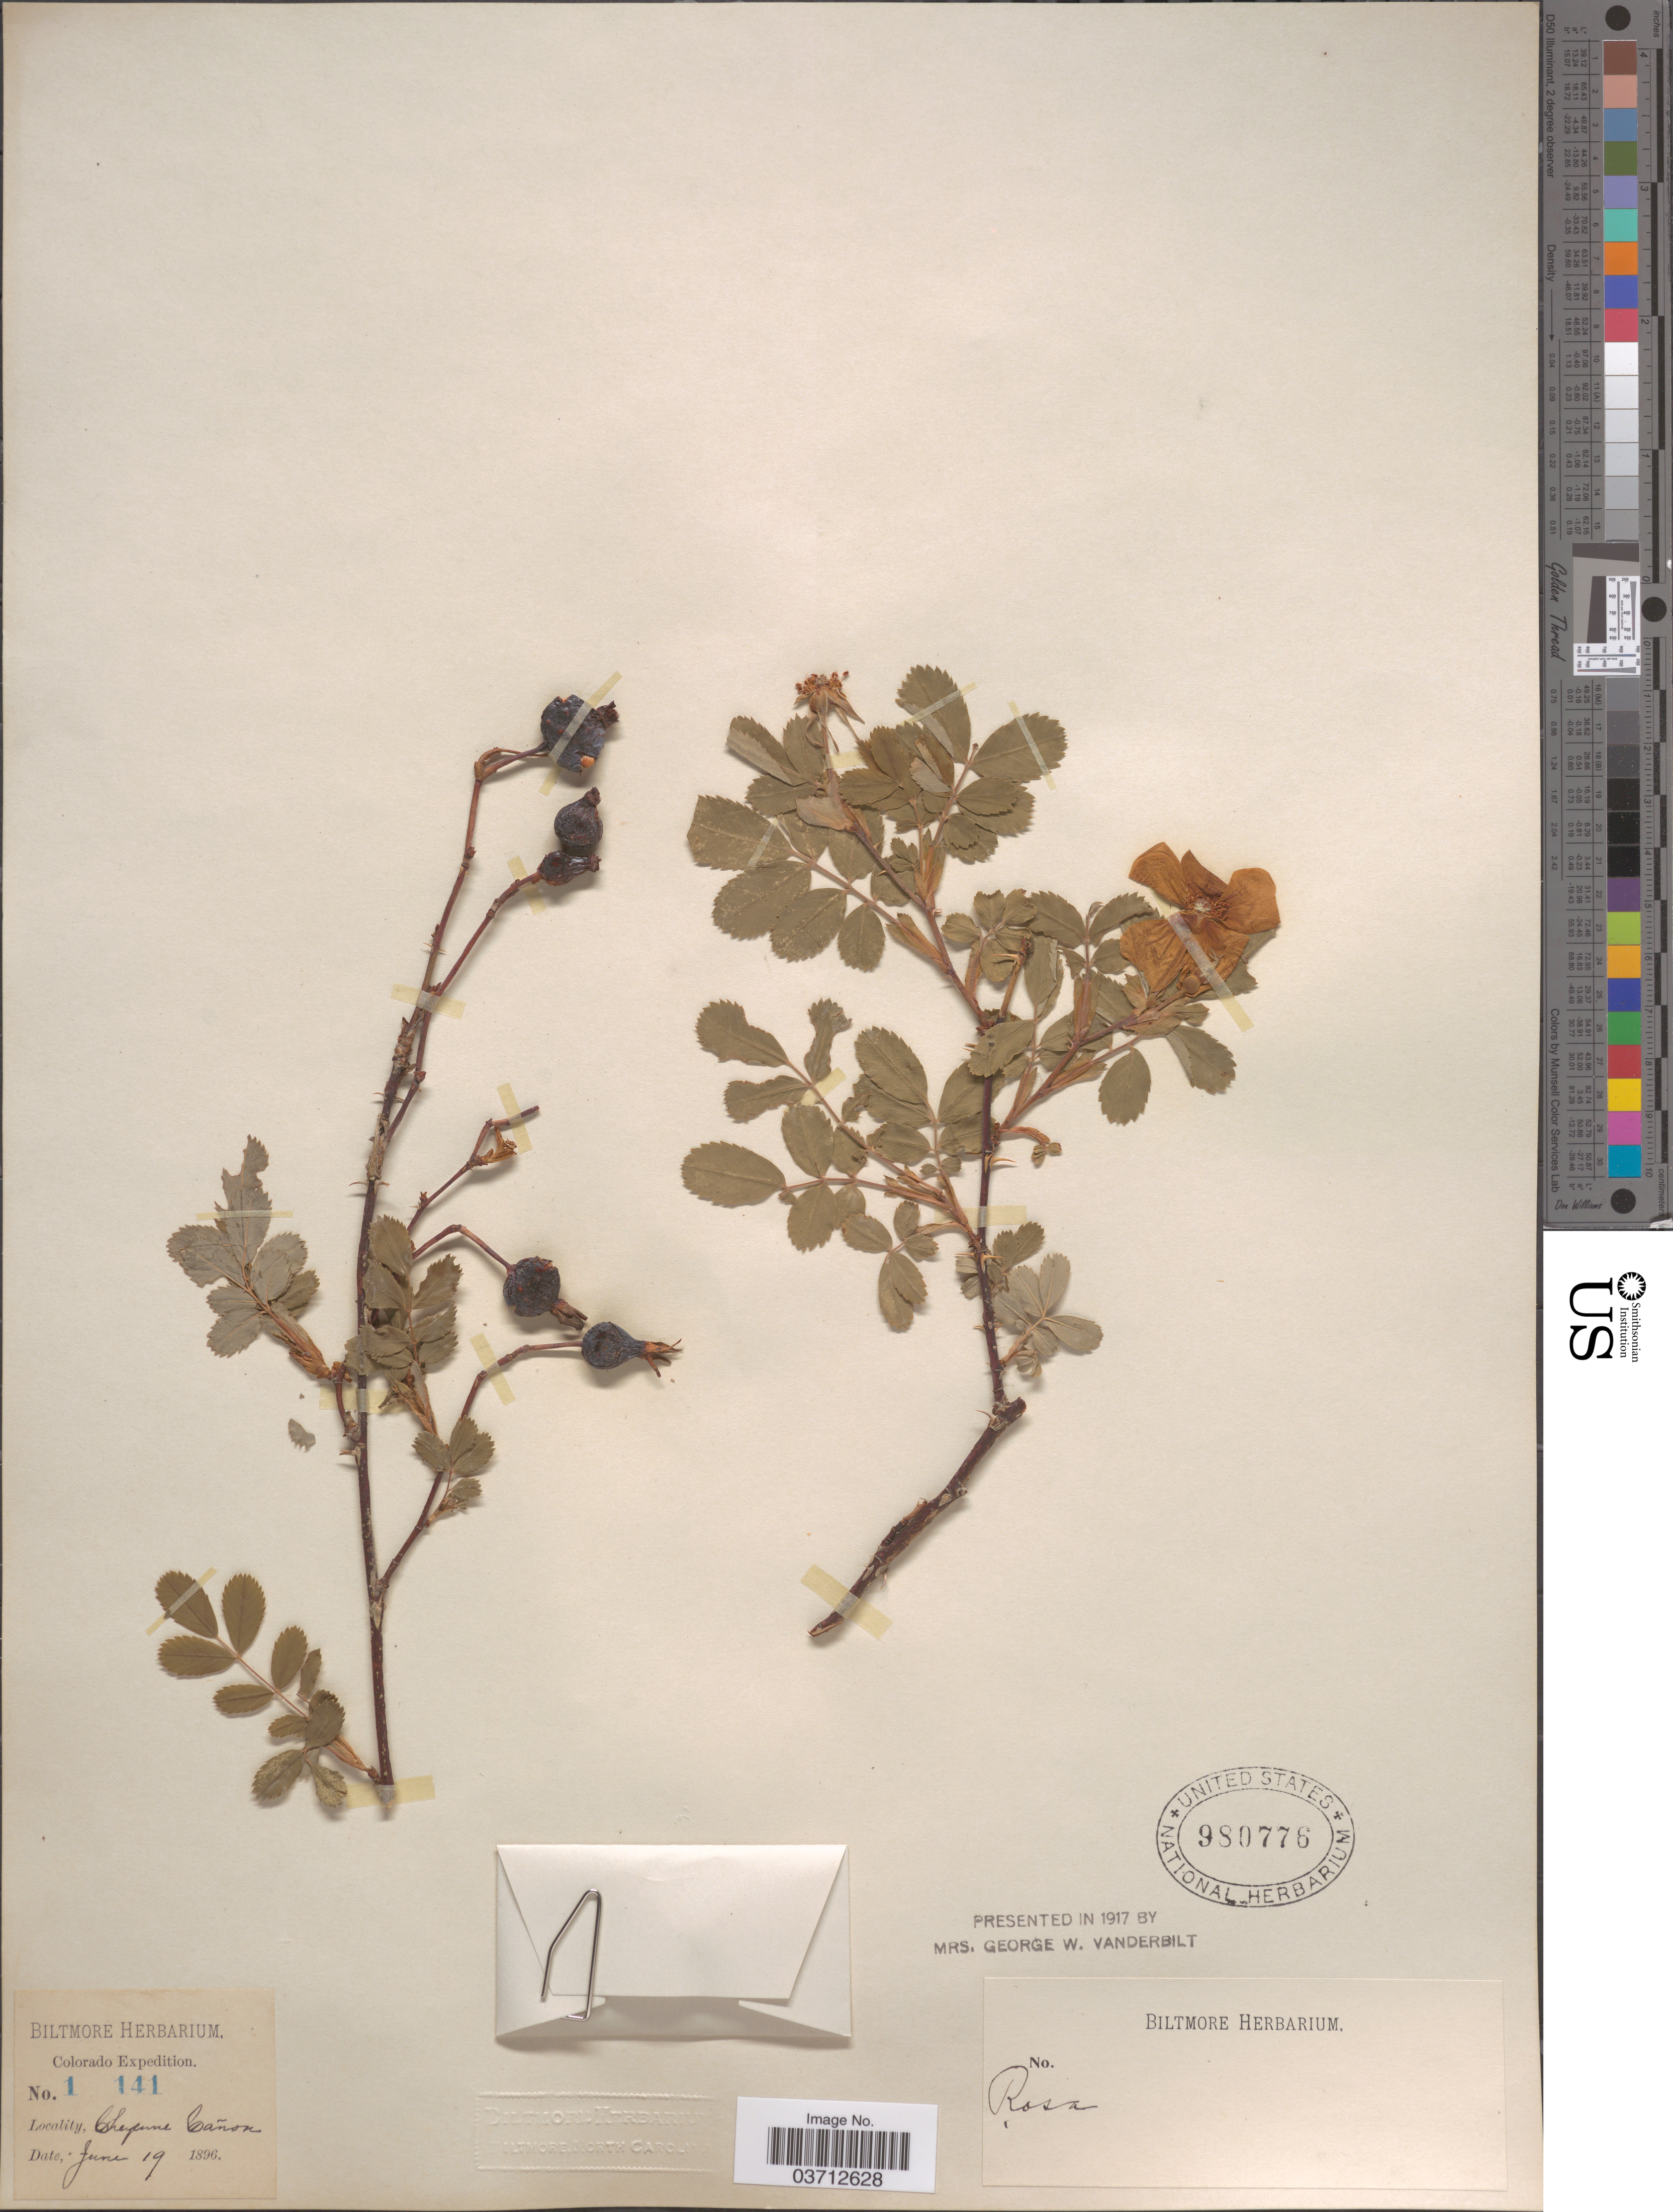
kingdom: Plantae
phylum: Tracheophyta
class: Magnoliopsida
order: Rosales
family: Rosaceae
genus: Rosa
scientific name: Rosa sp.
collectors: ex herb. Biltmore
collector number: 1141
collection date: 1896-06-19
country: United States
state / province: Colorado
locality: Cheyenne Cañon.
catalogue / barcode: US 980776